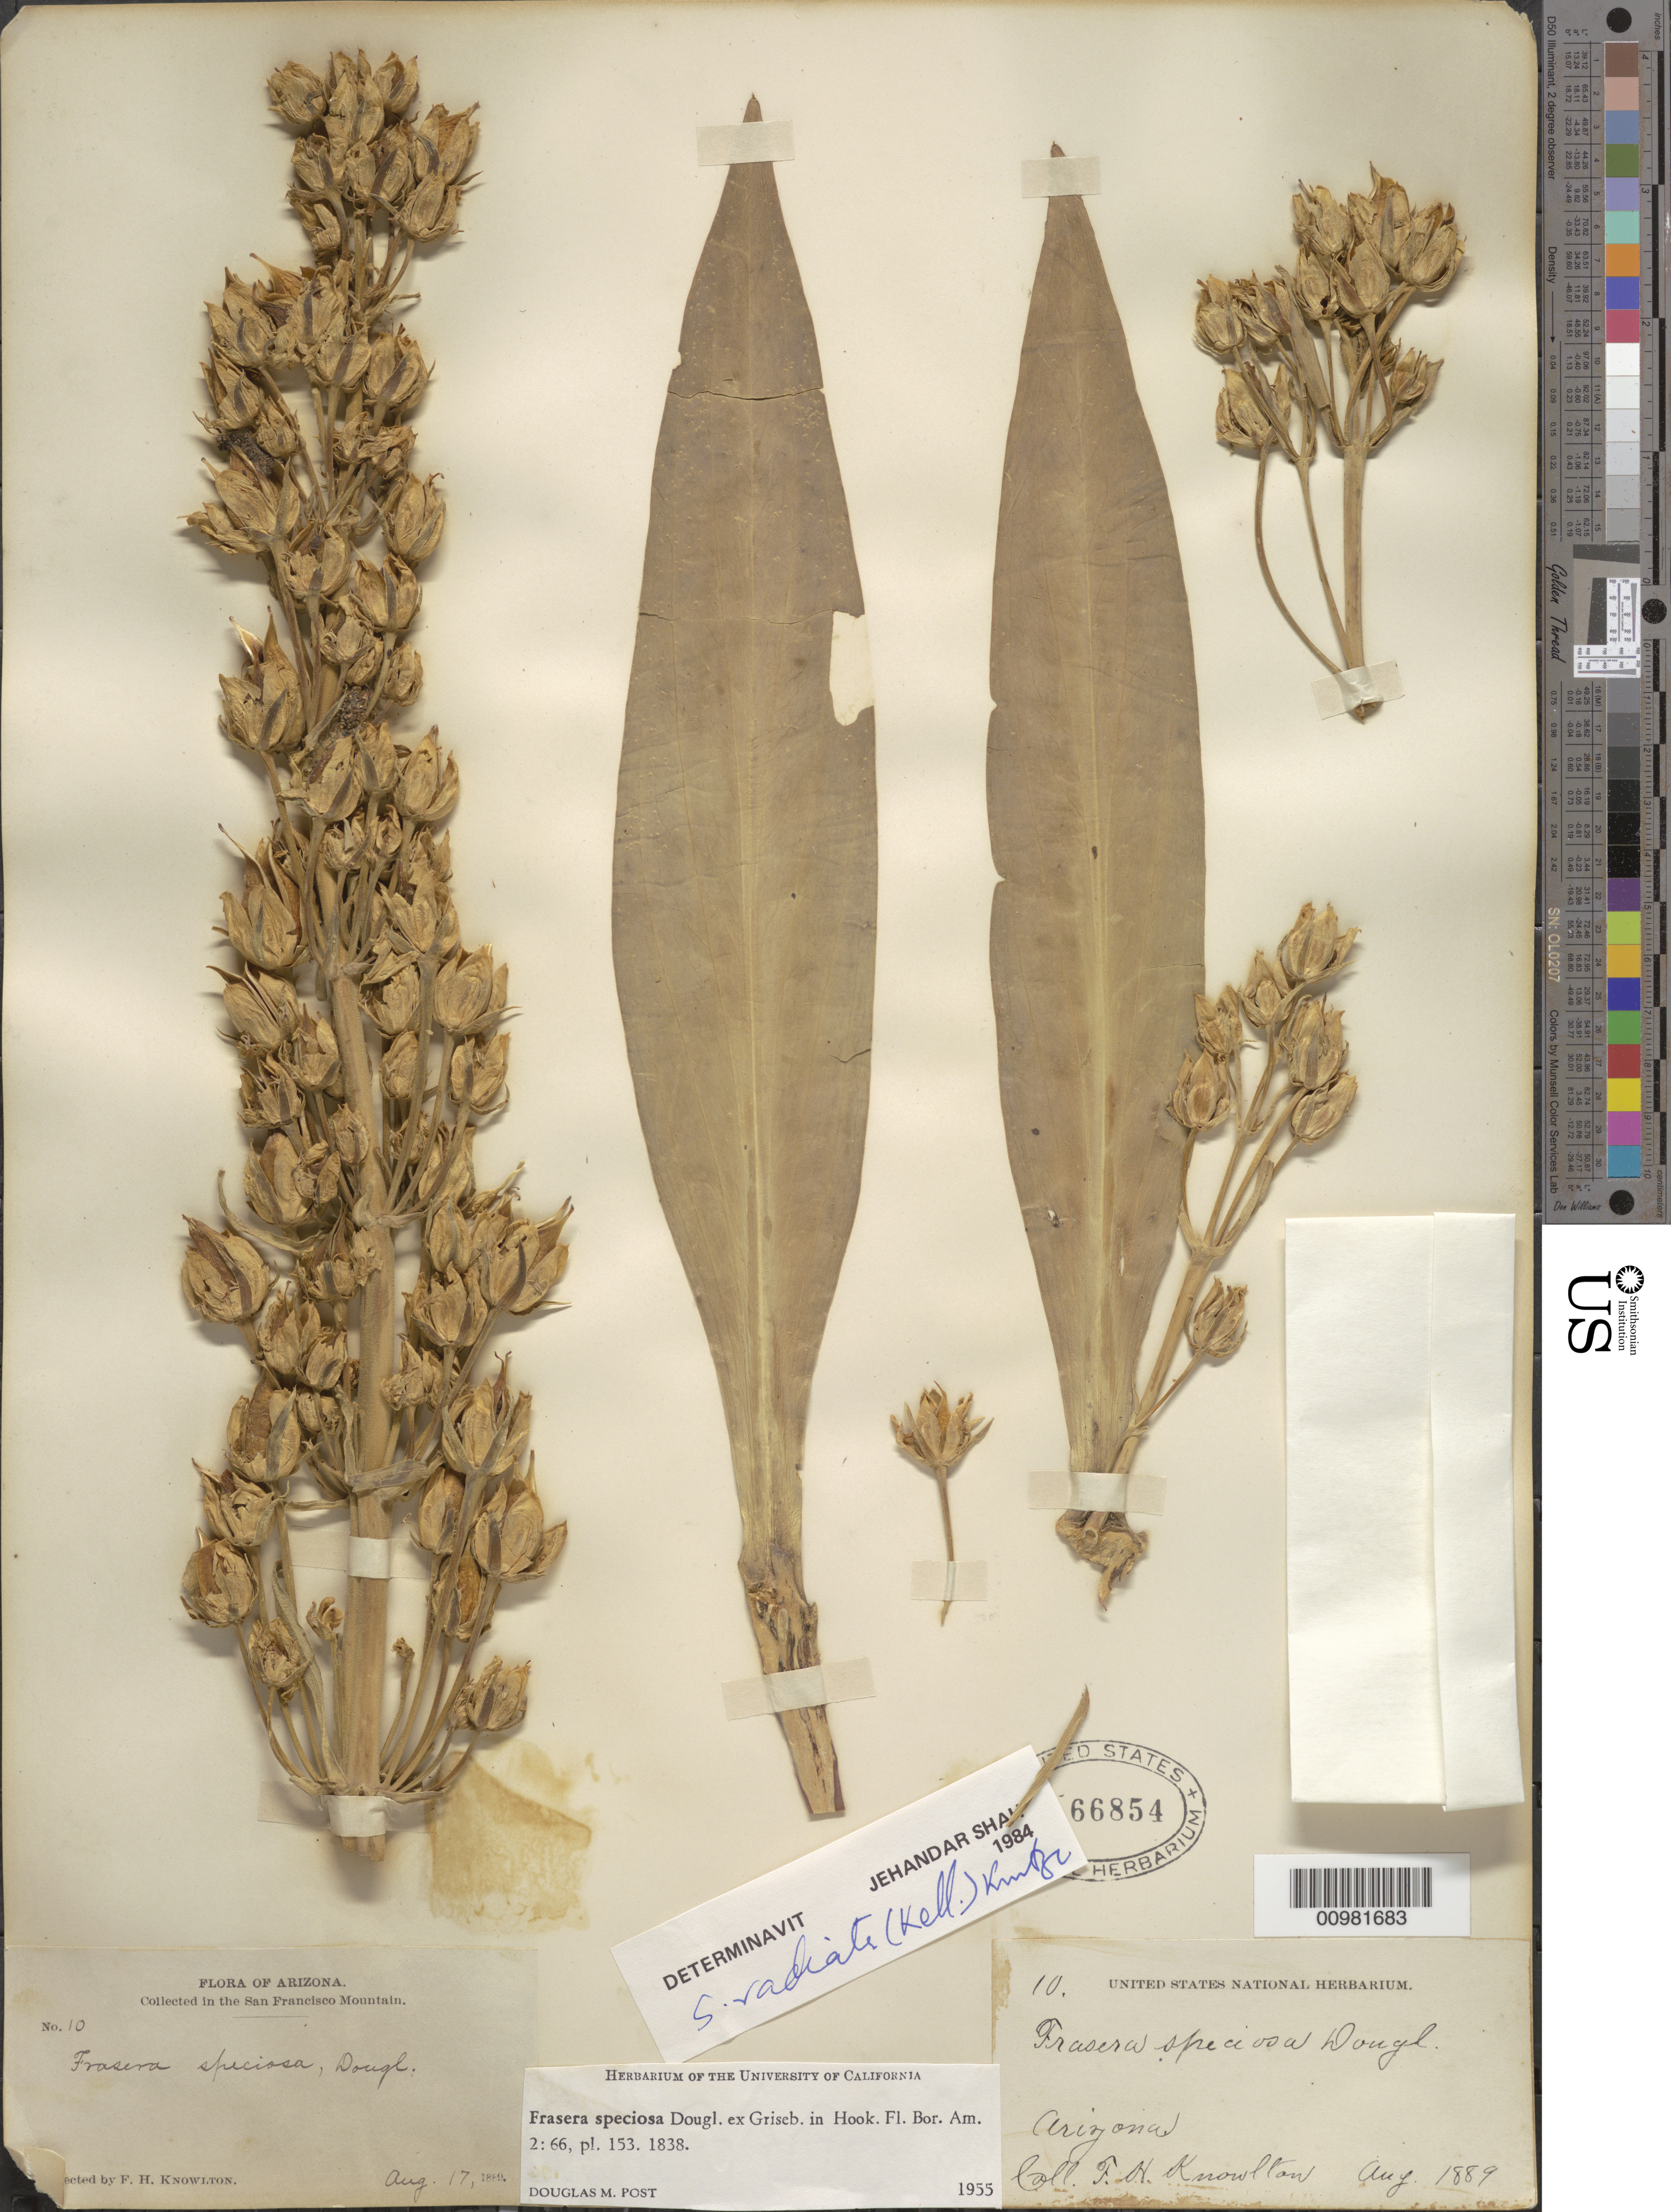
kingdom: Plantae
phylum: Tracheophyta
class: Magnoliopsida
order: Gentianales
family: Gentianaceae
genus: Swertia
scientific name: Swertia radiata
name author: (Kellogg) Kuntze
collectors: F. H. Knowlton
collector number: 10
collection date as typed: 17 Aug 1889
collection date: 1889-08-17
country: United States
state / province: Arizona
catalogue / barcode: US 66854